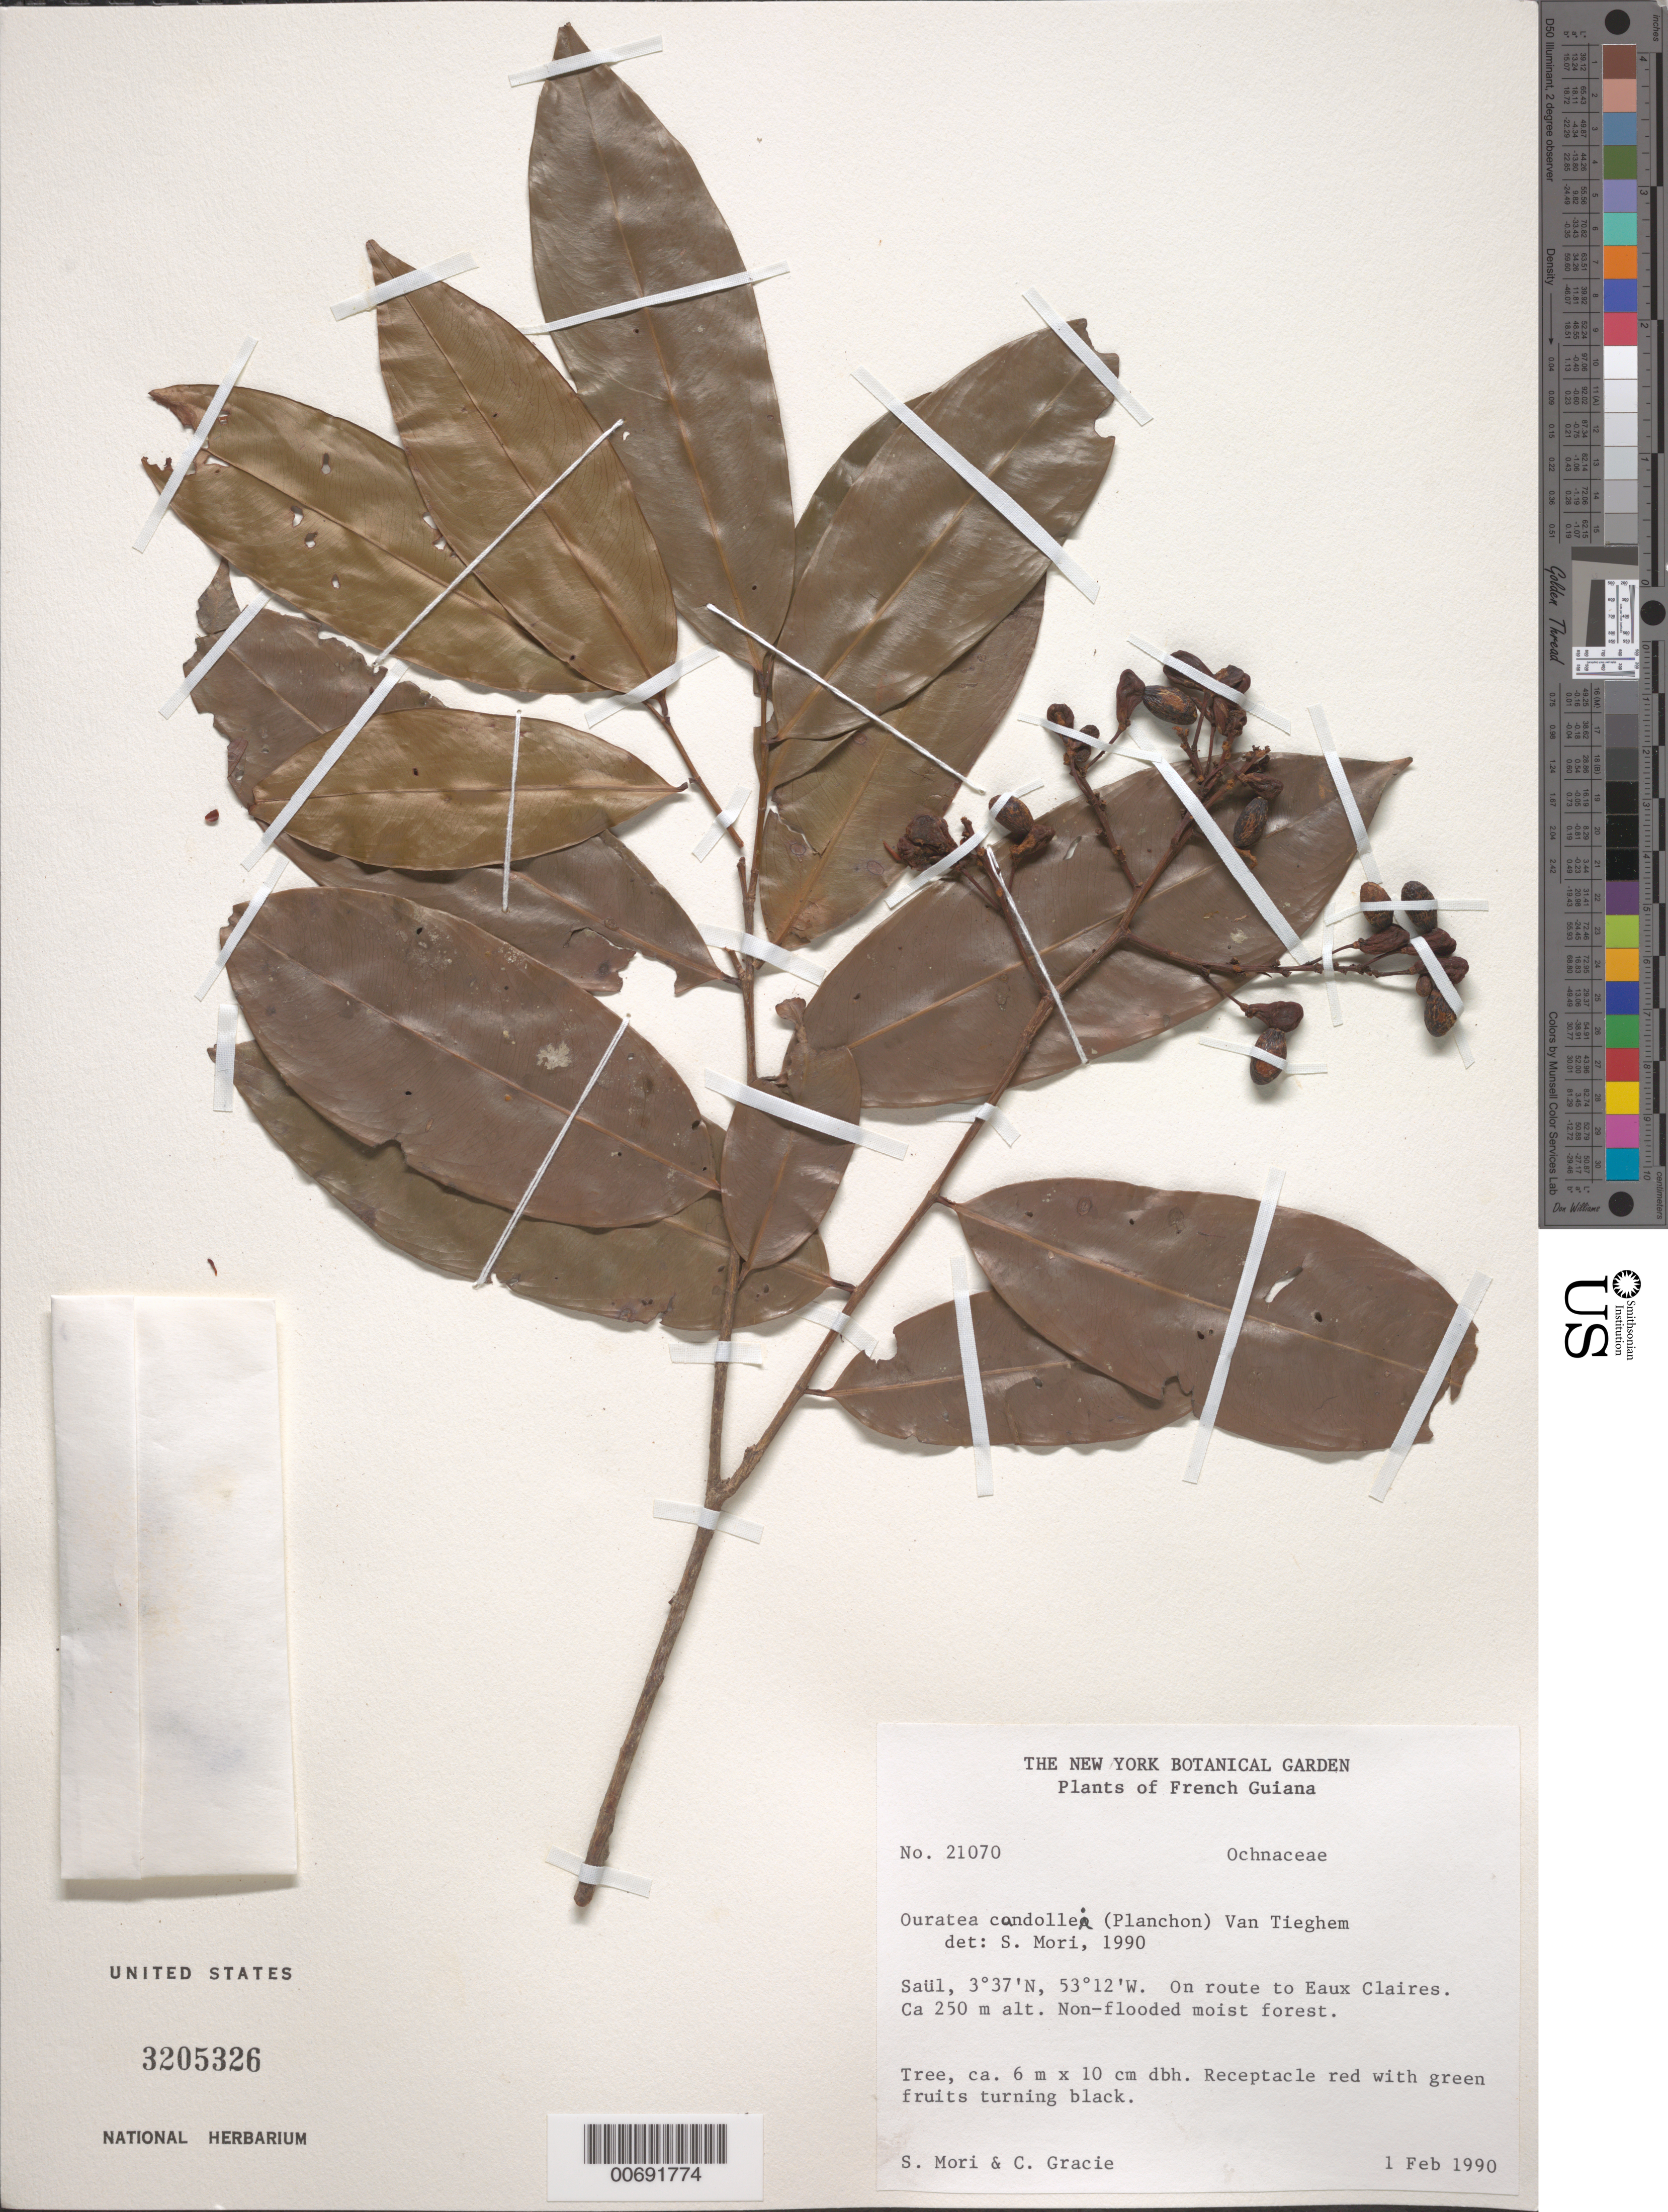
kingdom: Plantae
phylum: Tracheophyta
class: Magnoliopsida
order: Malpighiales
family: Ochnaceae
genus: Ouratea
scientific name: Ouratea candollei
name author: (Planch.) Tiegh.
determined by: Mori, Scott A.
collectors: S. Mori & C. A. Gracie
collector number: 21070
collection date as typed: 1-Feb-90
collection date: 1990-02-01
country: French Guiana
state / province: Saint-Laurent-du-Maroni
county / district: Saül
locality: Eaux Claires, on road to, Saül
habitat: Non-flooded moist forest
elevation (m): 250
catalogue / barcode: US 3205326